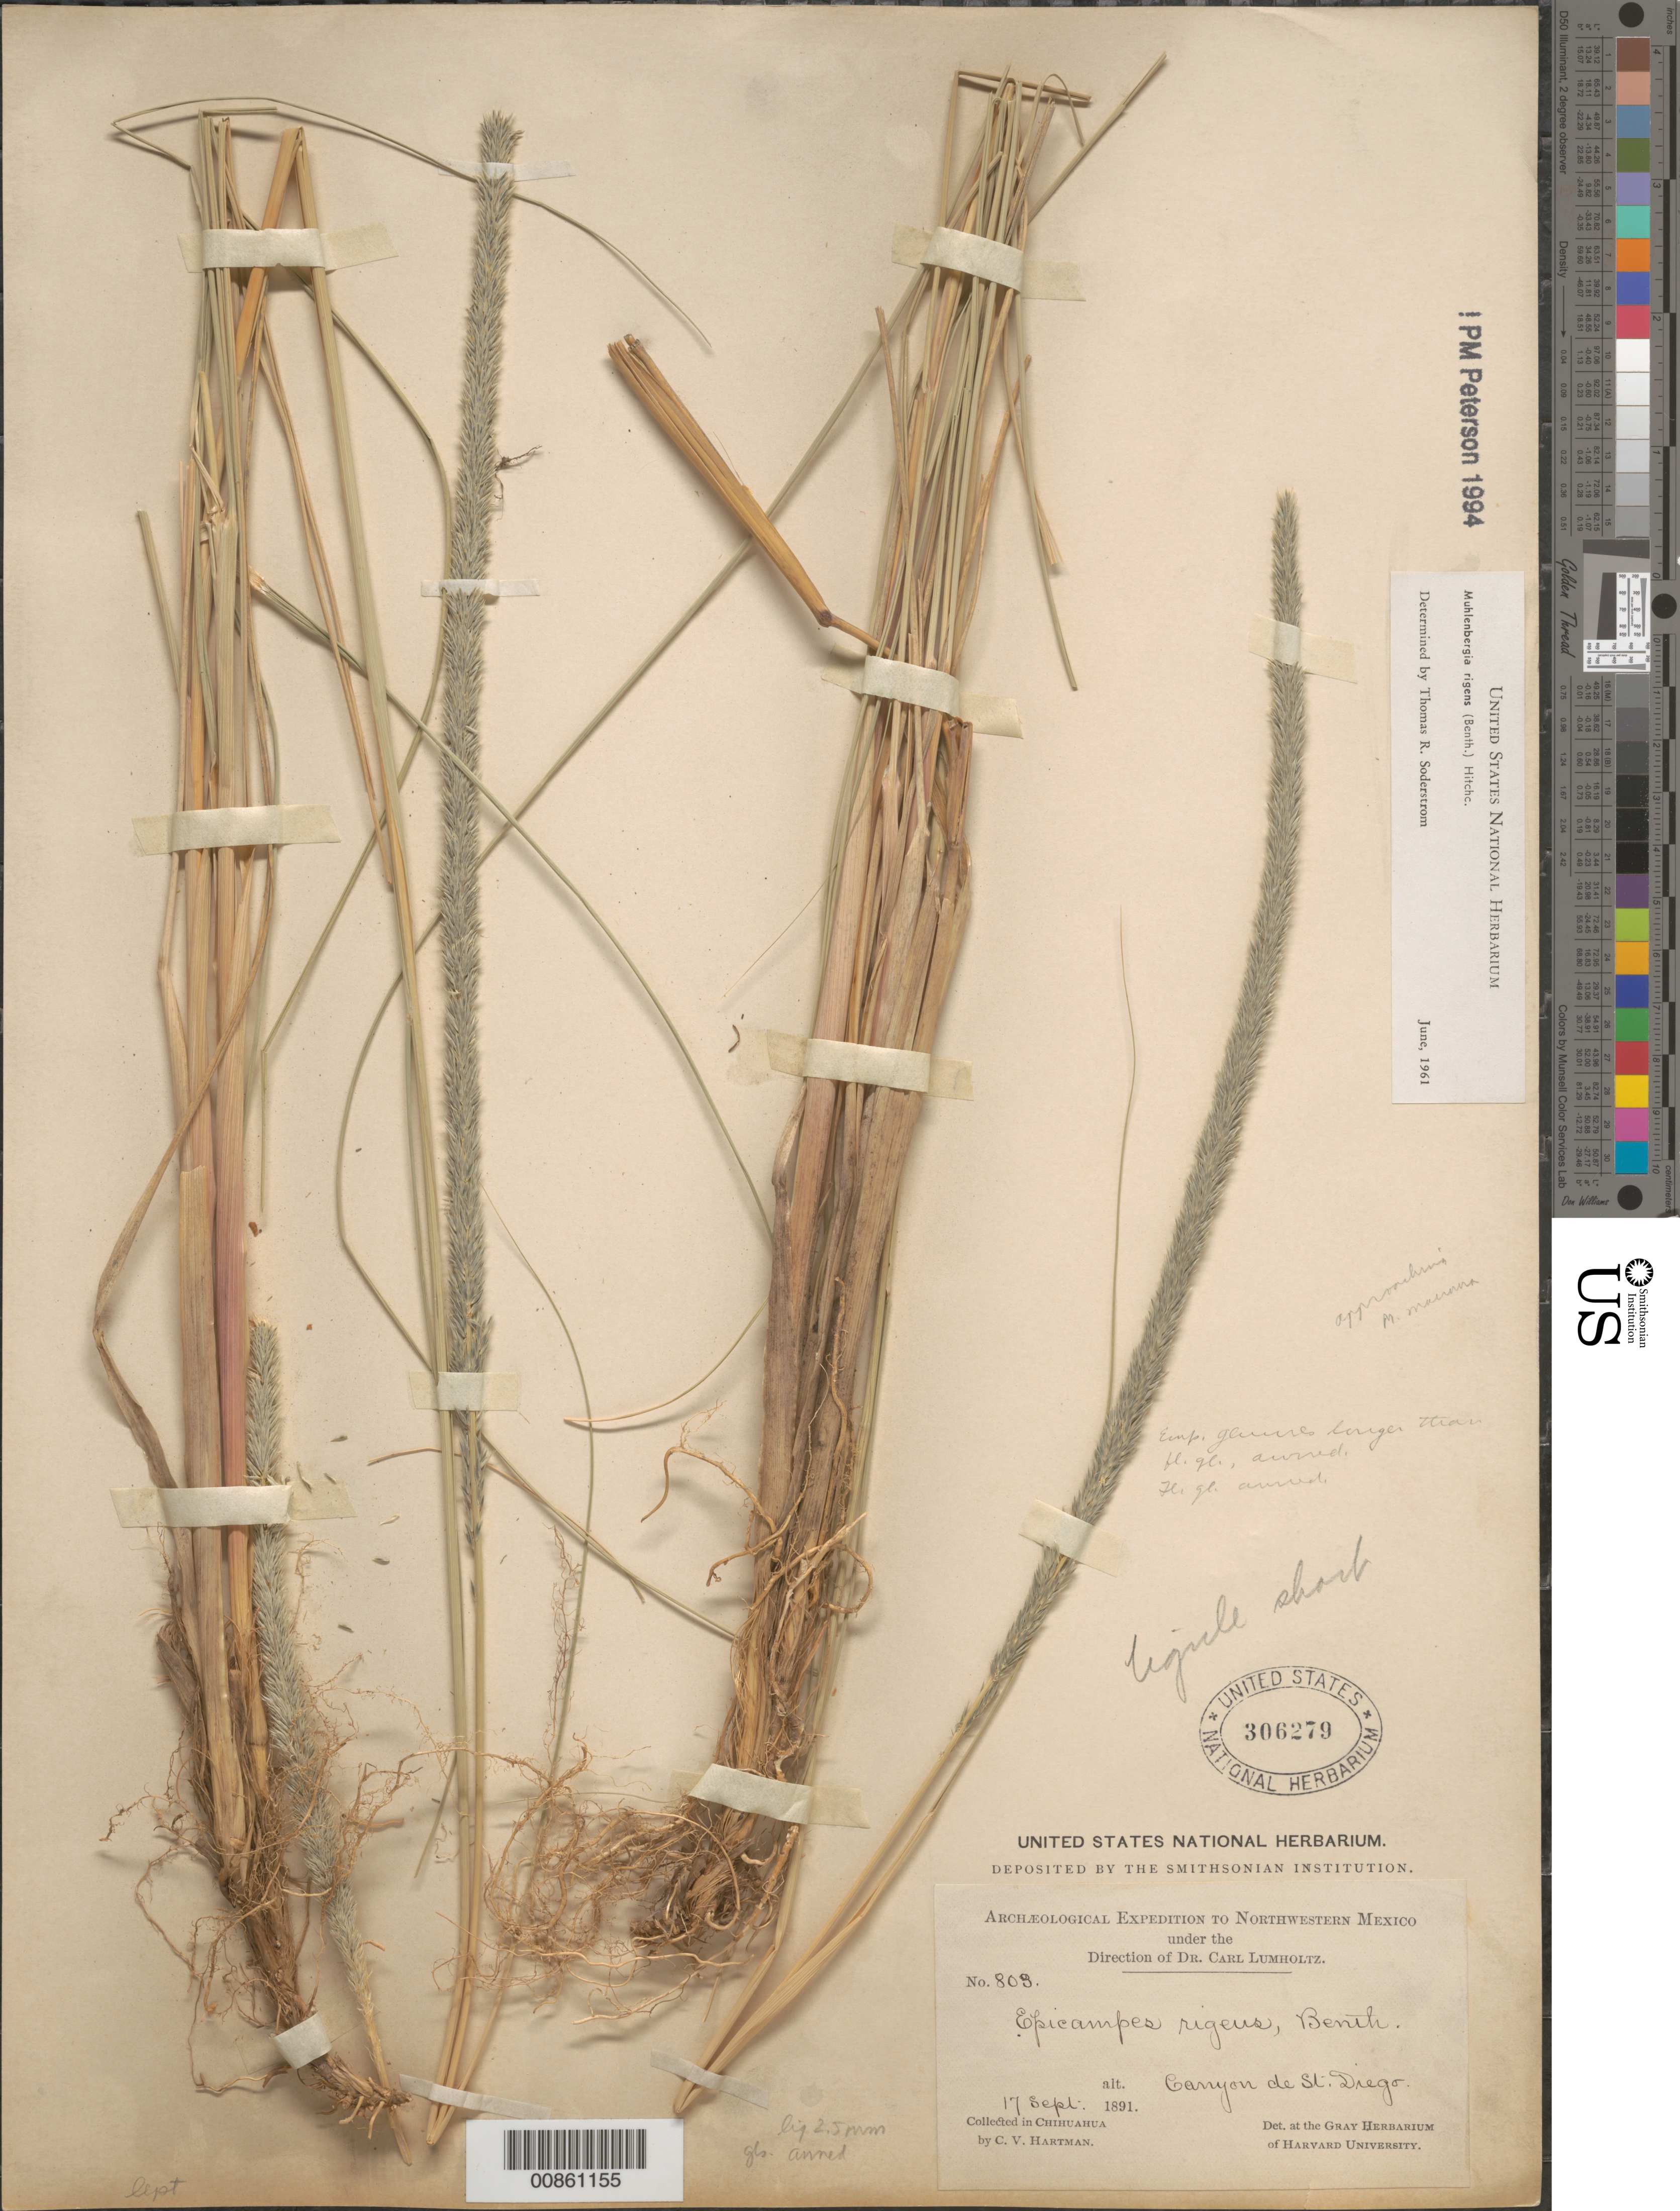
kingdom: Plantae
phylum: Tracheophyta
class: Liliopsida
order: Poales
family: Poaceae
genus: Muhlenbergia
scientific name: Muhlenbergia rigens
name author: (Benth.) Hitchc.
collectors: C. V. Hartman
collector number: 803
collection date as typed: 17 Sep 1891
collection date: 1891-09-17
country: Mexico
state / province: Chihuahua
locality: Canyon de San Diego, Chih.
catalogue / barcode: US 306279